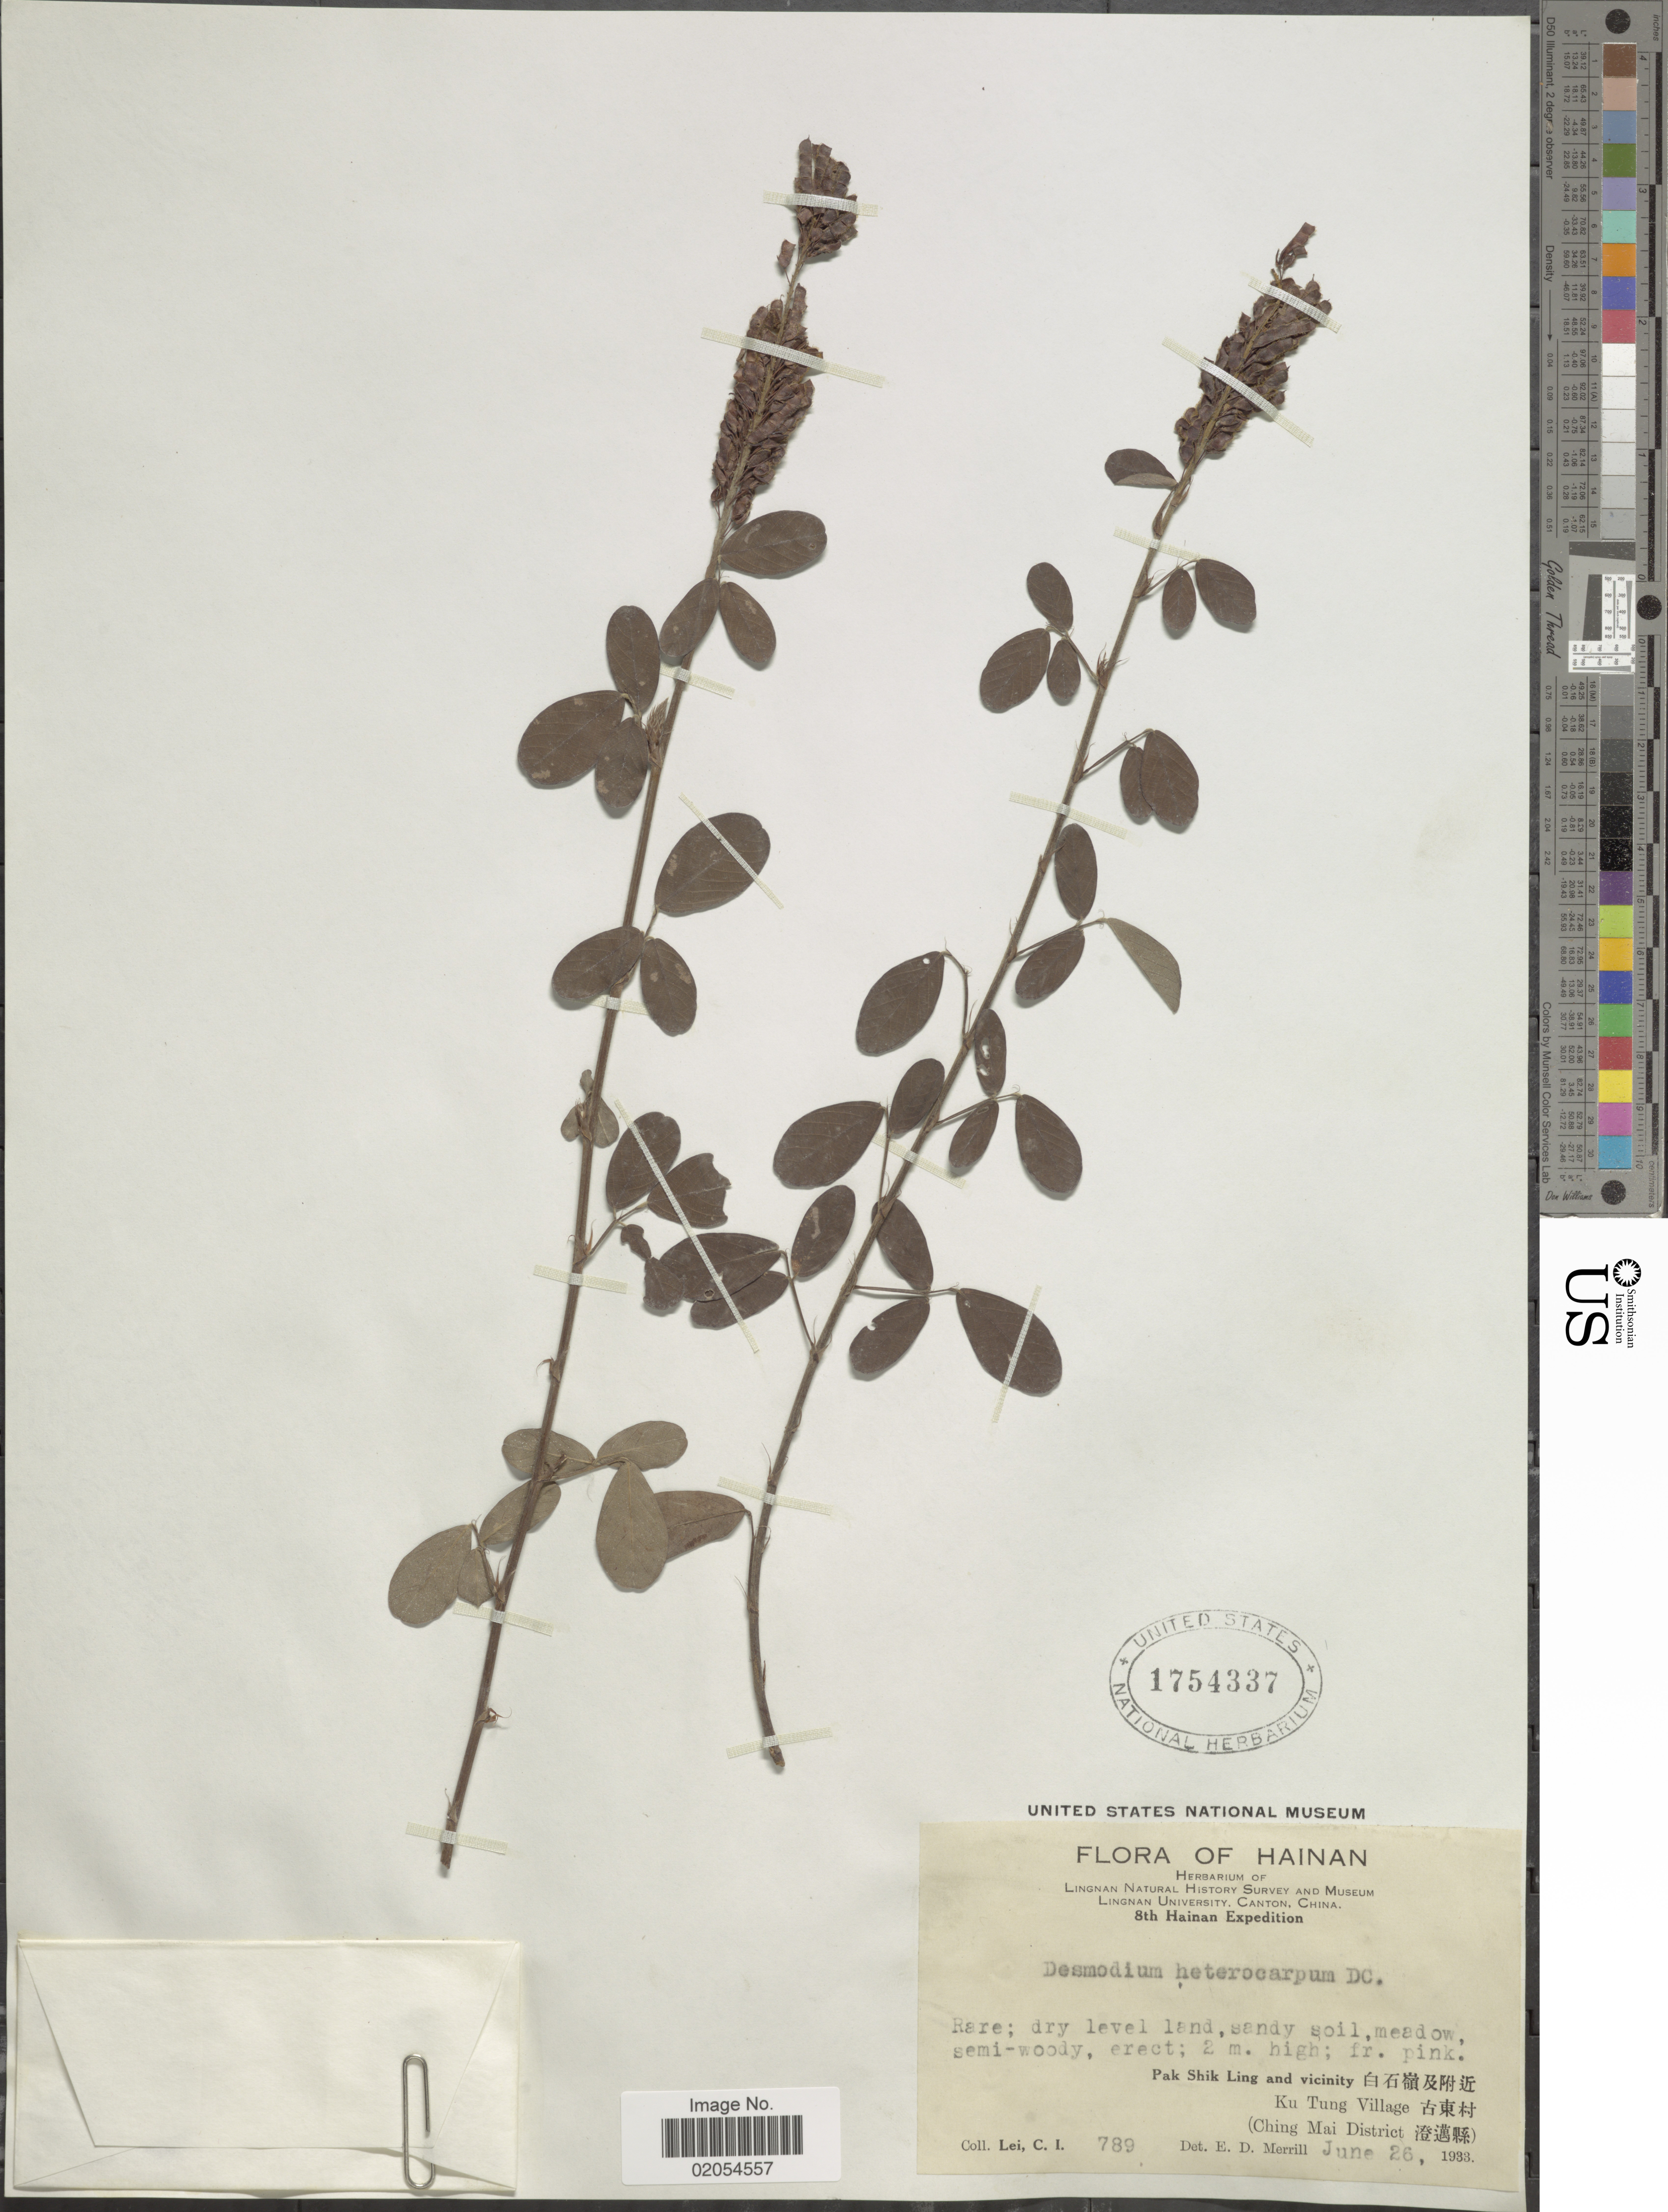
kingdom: Plantae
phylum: Tracheophyta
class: Magnoliopsida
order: Fabales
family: Fabaceae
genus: Grona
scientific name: Grona heterocarpos var. strigosa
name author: (Meeuwen) H. Ohashi & K. Ohashi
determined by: Strong, Mark T., (BOT), Smithsonian Institution - National Museum of Natural History (UNITED STATES)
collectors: C. I. Lei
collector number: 789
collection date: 1933-06-26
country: China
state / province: Hainan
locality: Pak Shik Ling and vicinity, Ku Tung VIllage (Ching Mai District)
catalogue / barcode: US 1754337